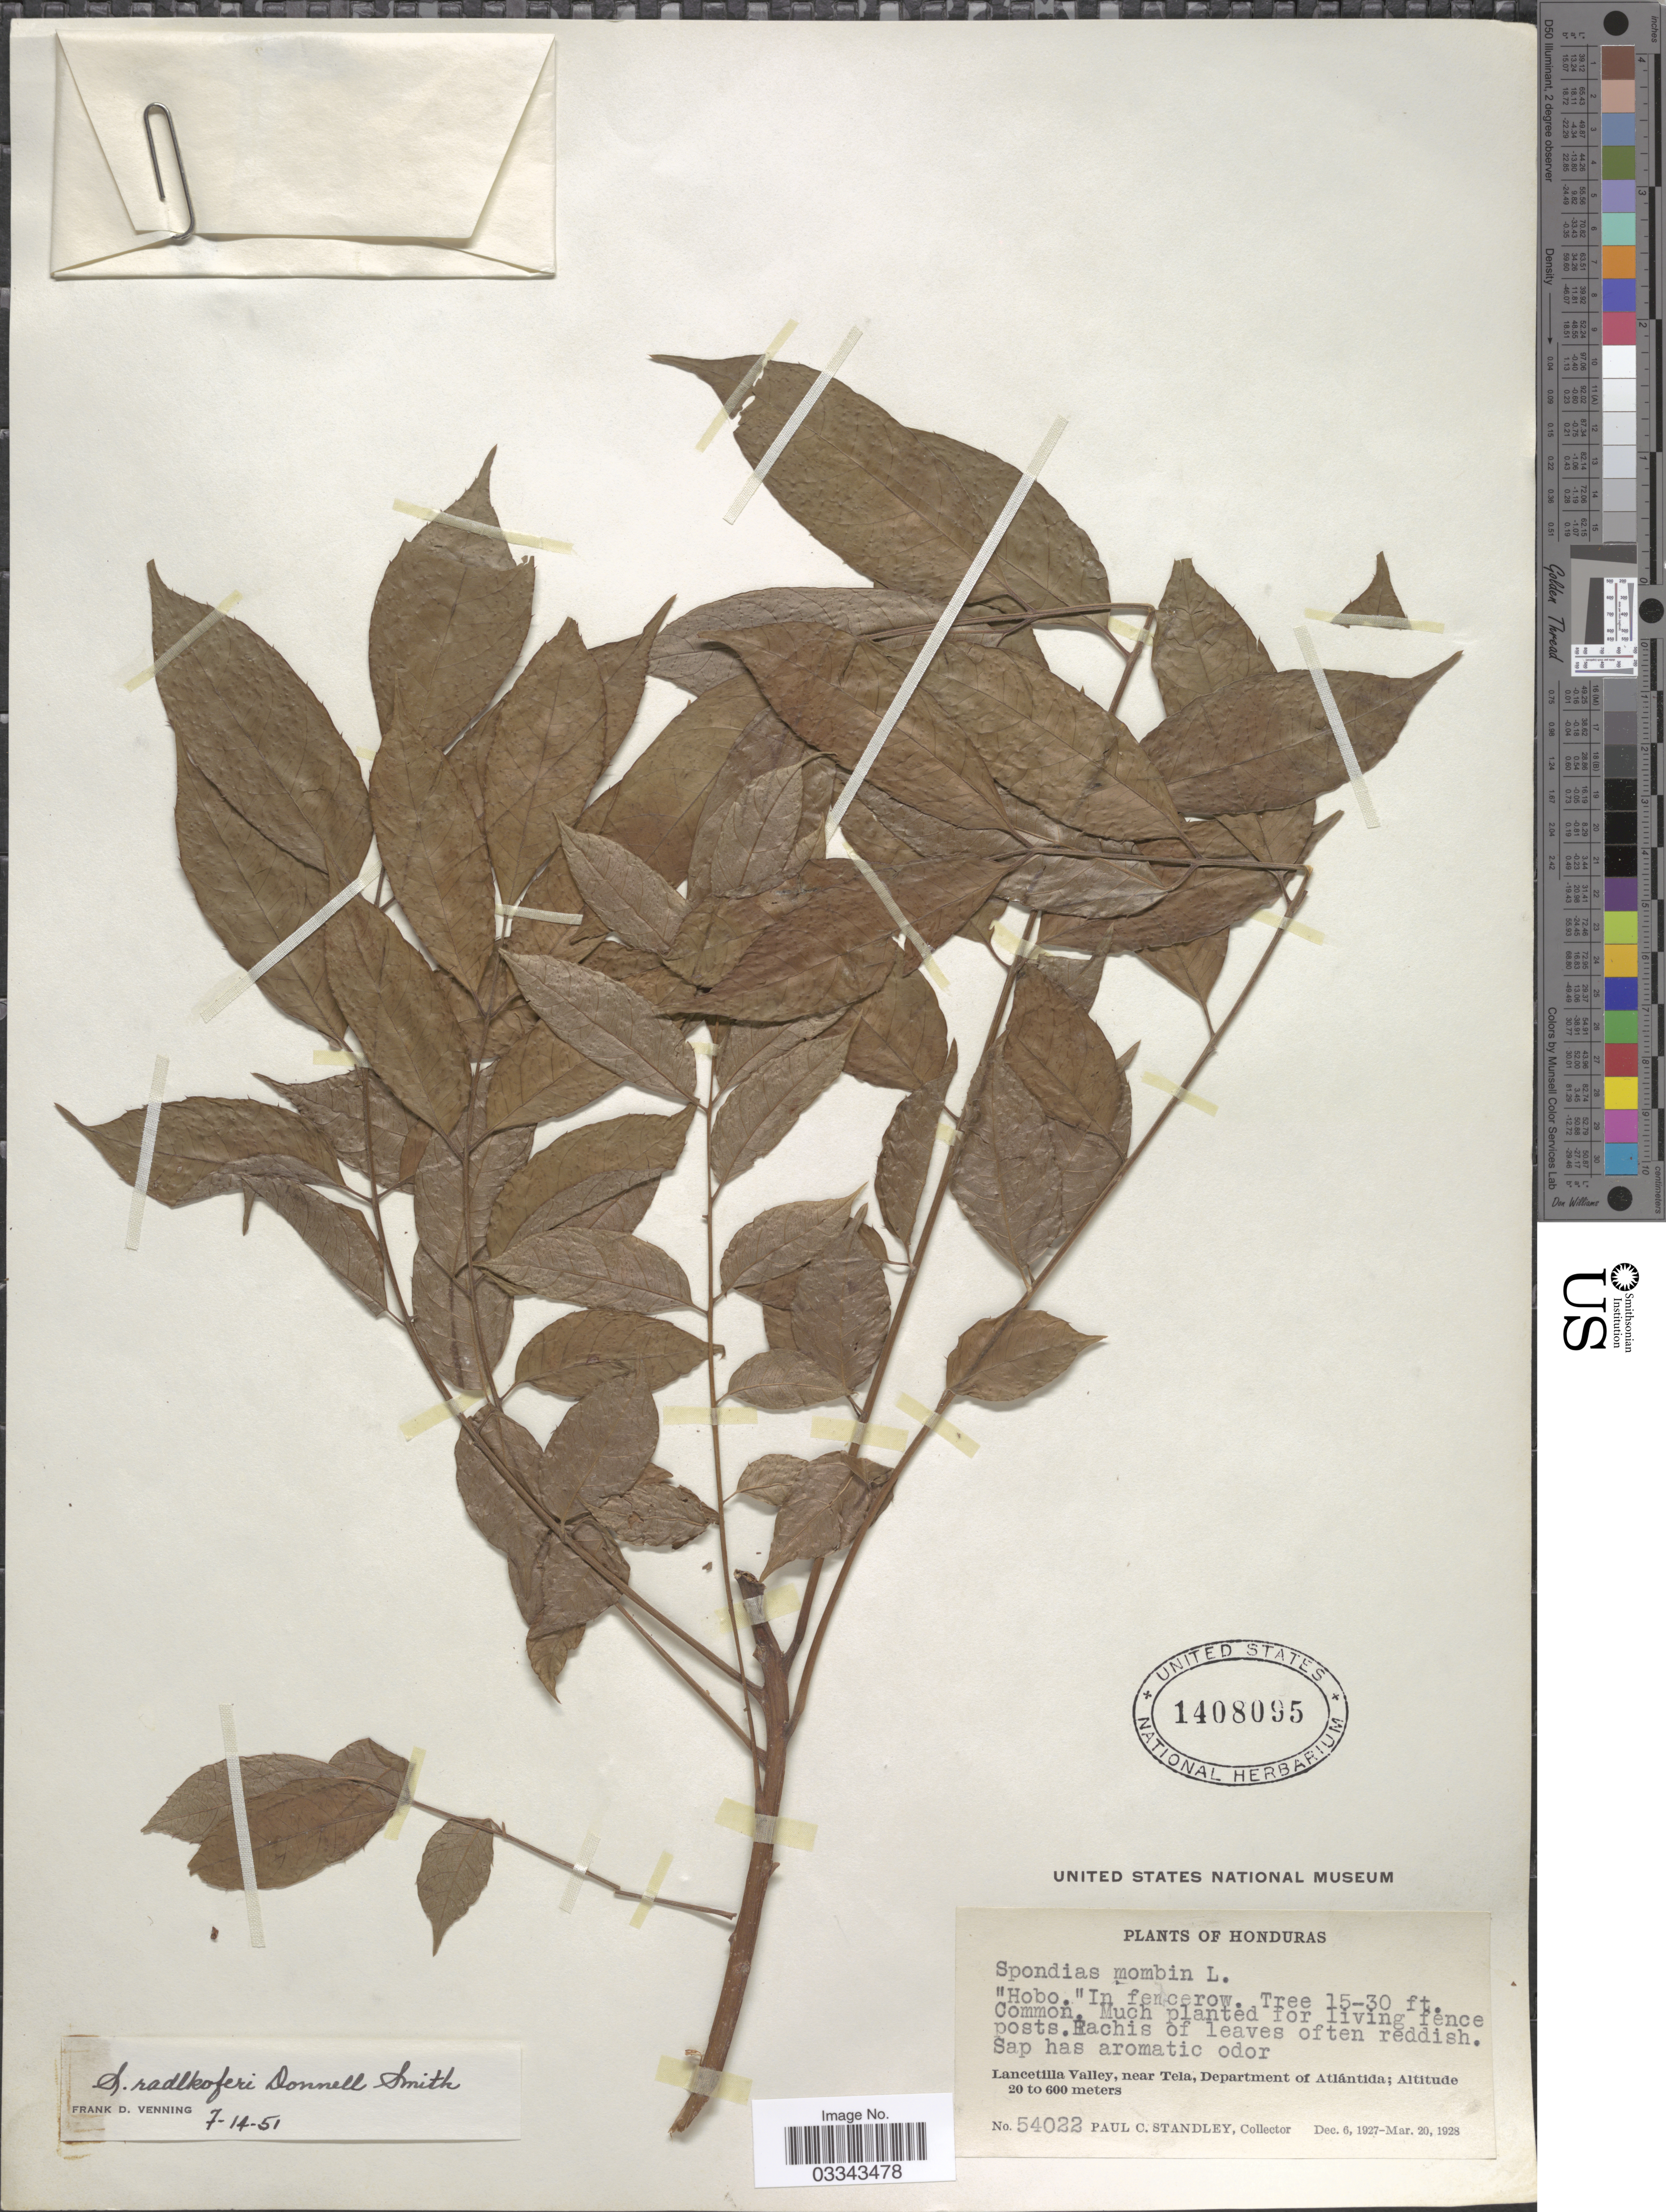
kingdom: Plantae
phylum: Tracheophyta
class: Magnoliopsida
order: Sapindales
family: Anacardiaceae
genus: Spondias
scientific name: Spondias radlkoferi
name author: Donn. Sm.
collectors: P. C. Standley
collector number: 54022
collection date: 1927-12-06/1928-03-20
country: Honduras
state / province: Atlántida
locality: Lancetilla Valley, near Tela, Department of Atlántida.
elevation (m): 20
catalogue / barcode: US 1408095